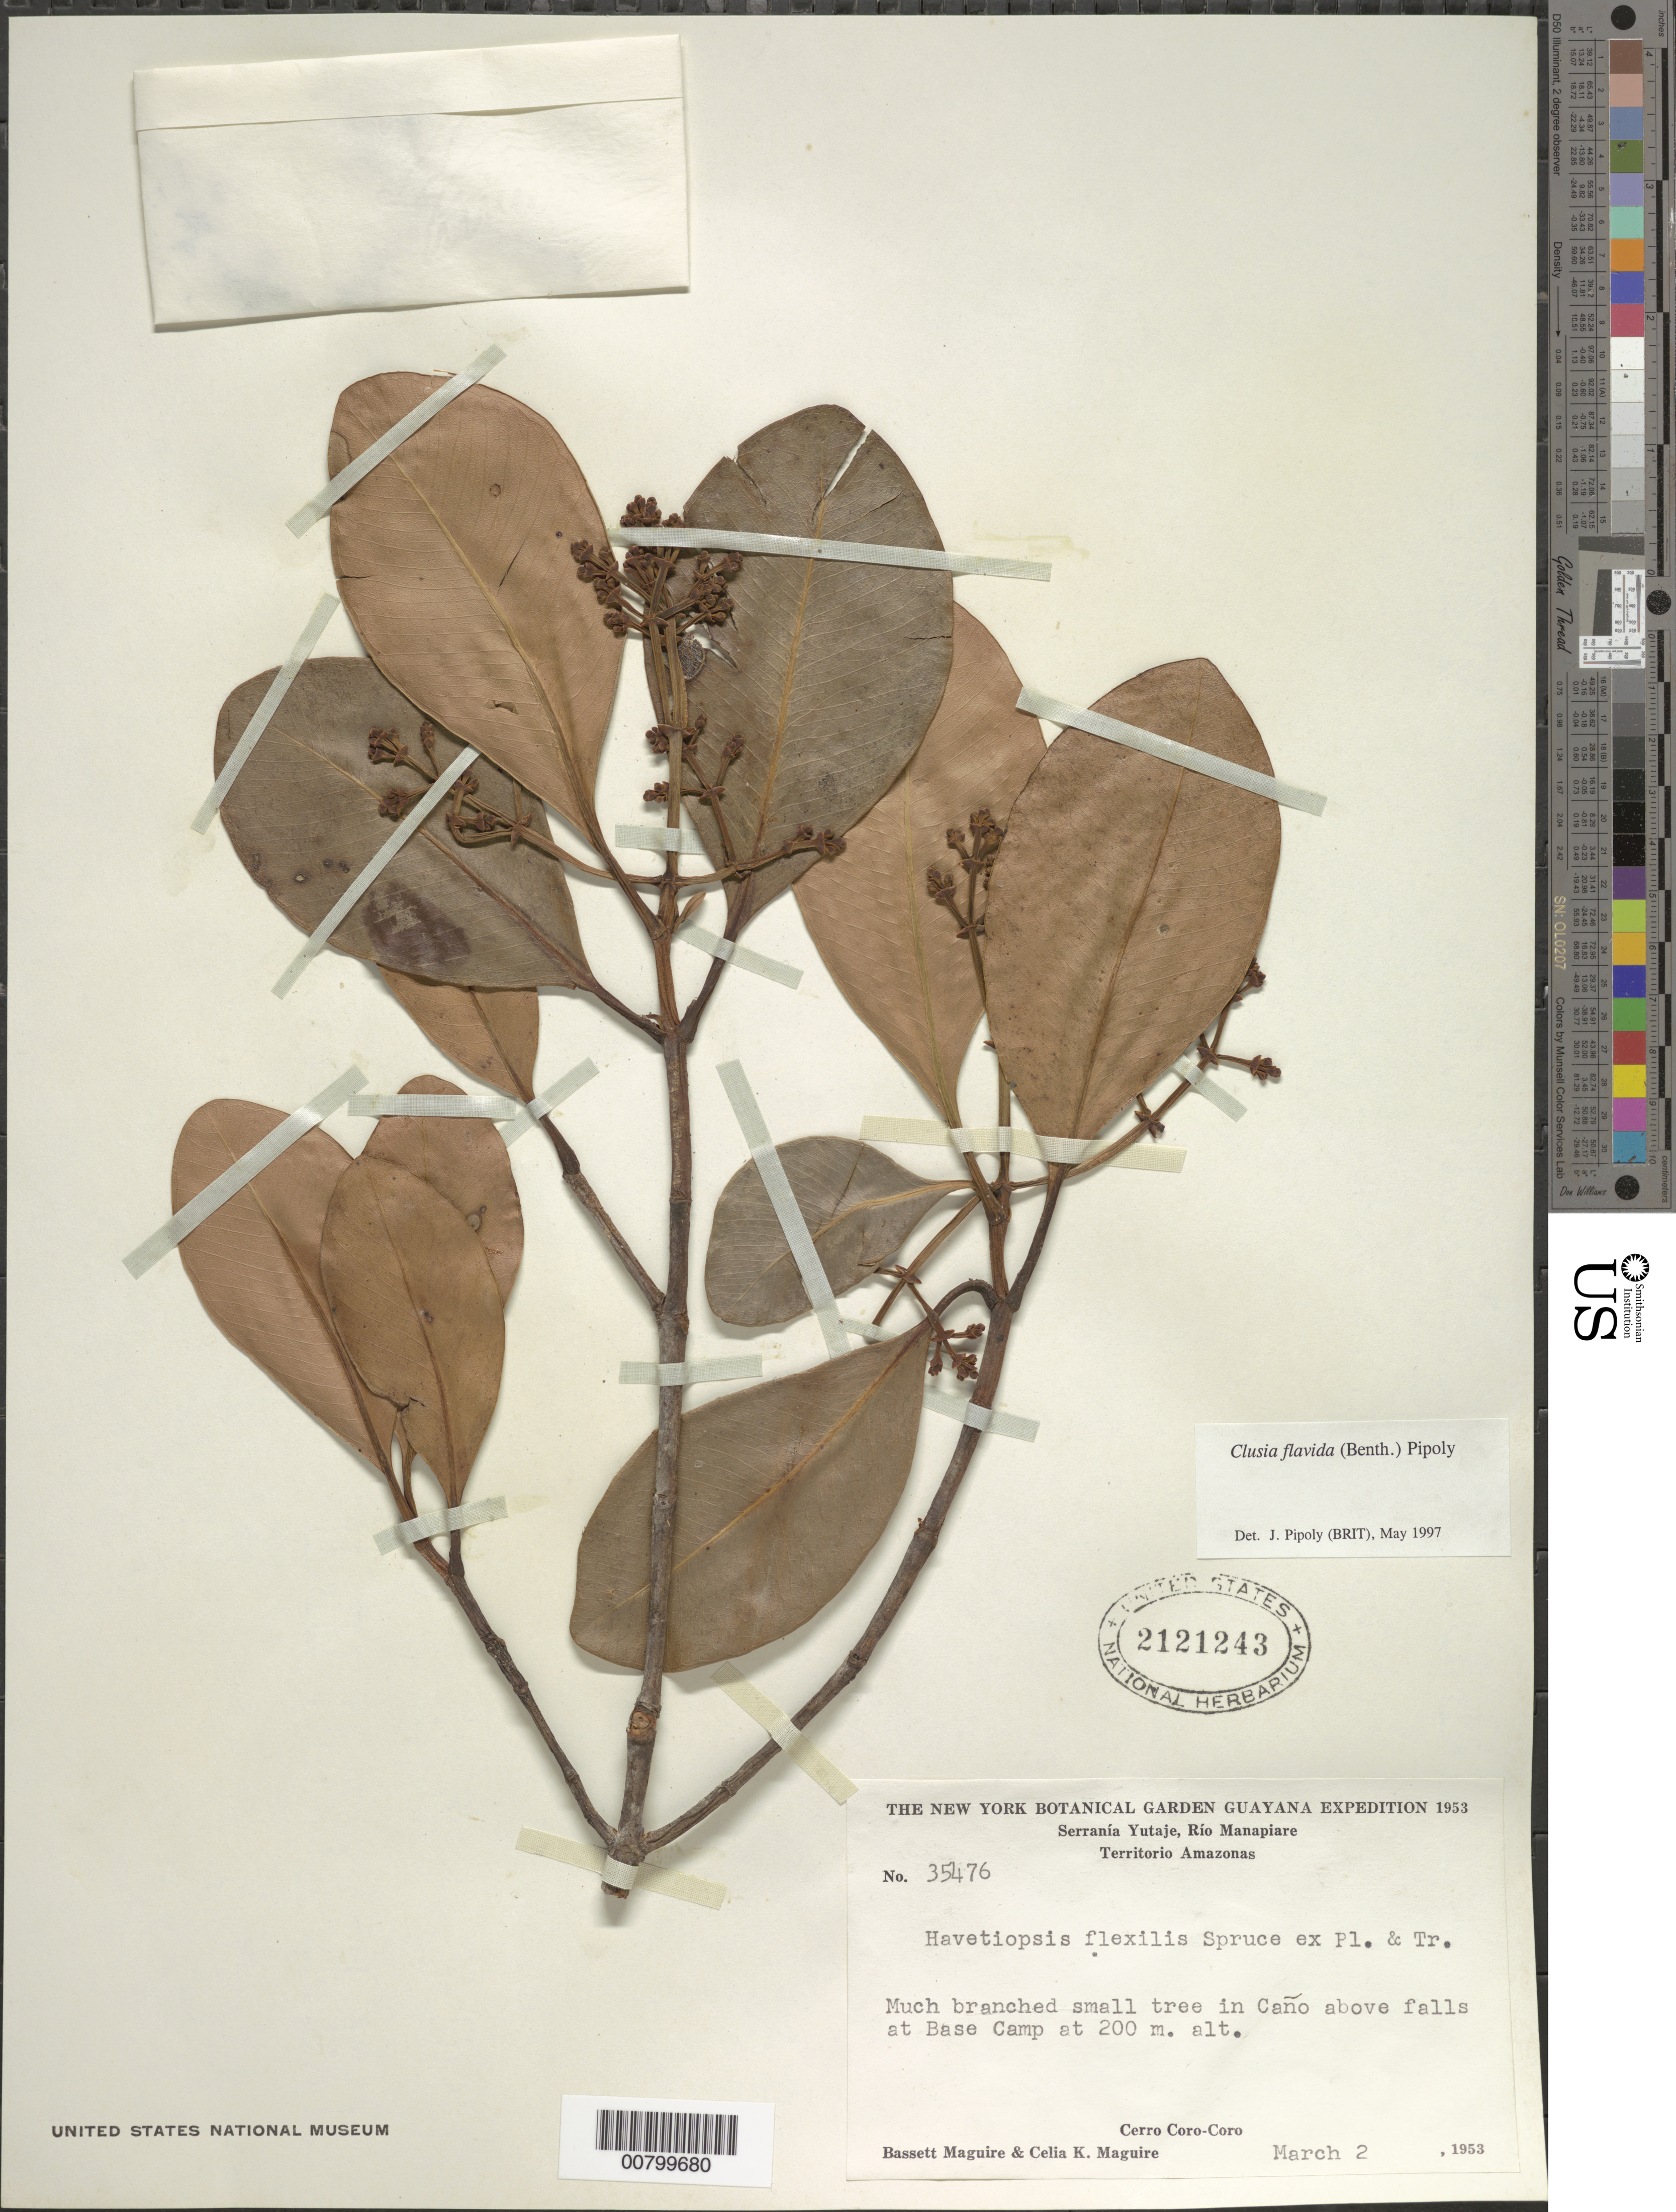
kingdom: Plantae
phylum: Tracheophyta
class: Magnoliopsida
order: Malpighiales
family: Clusiaceae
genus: Clusia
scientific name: Clusia flavida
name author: (Benth.) Pipoly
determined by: Pipoly, J. J., III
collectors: B. Maguire & C. K. Maguire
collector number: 35476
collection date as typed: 2-Mar-53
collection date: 1953-03-02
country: Venezuela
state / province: Amazonas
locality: Cerro Coro-Coro, Serranía Yutajé, Río Manapiare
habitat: Caño above falls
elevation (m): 1500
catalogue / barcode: US 2121243